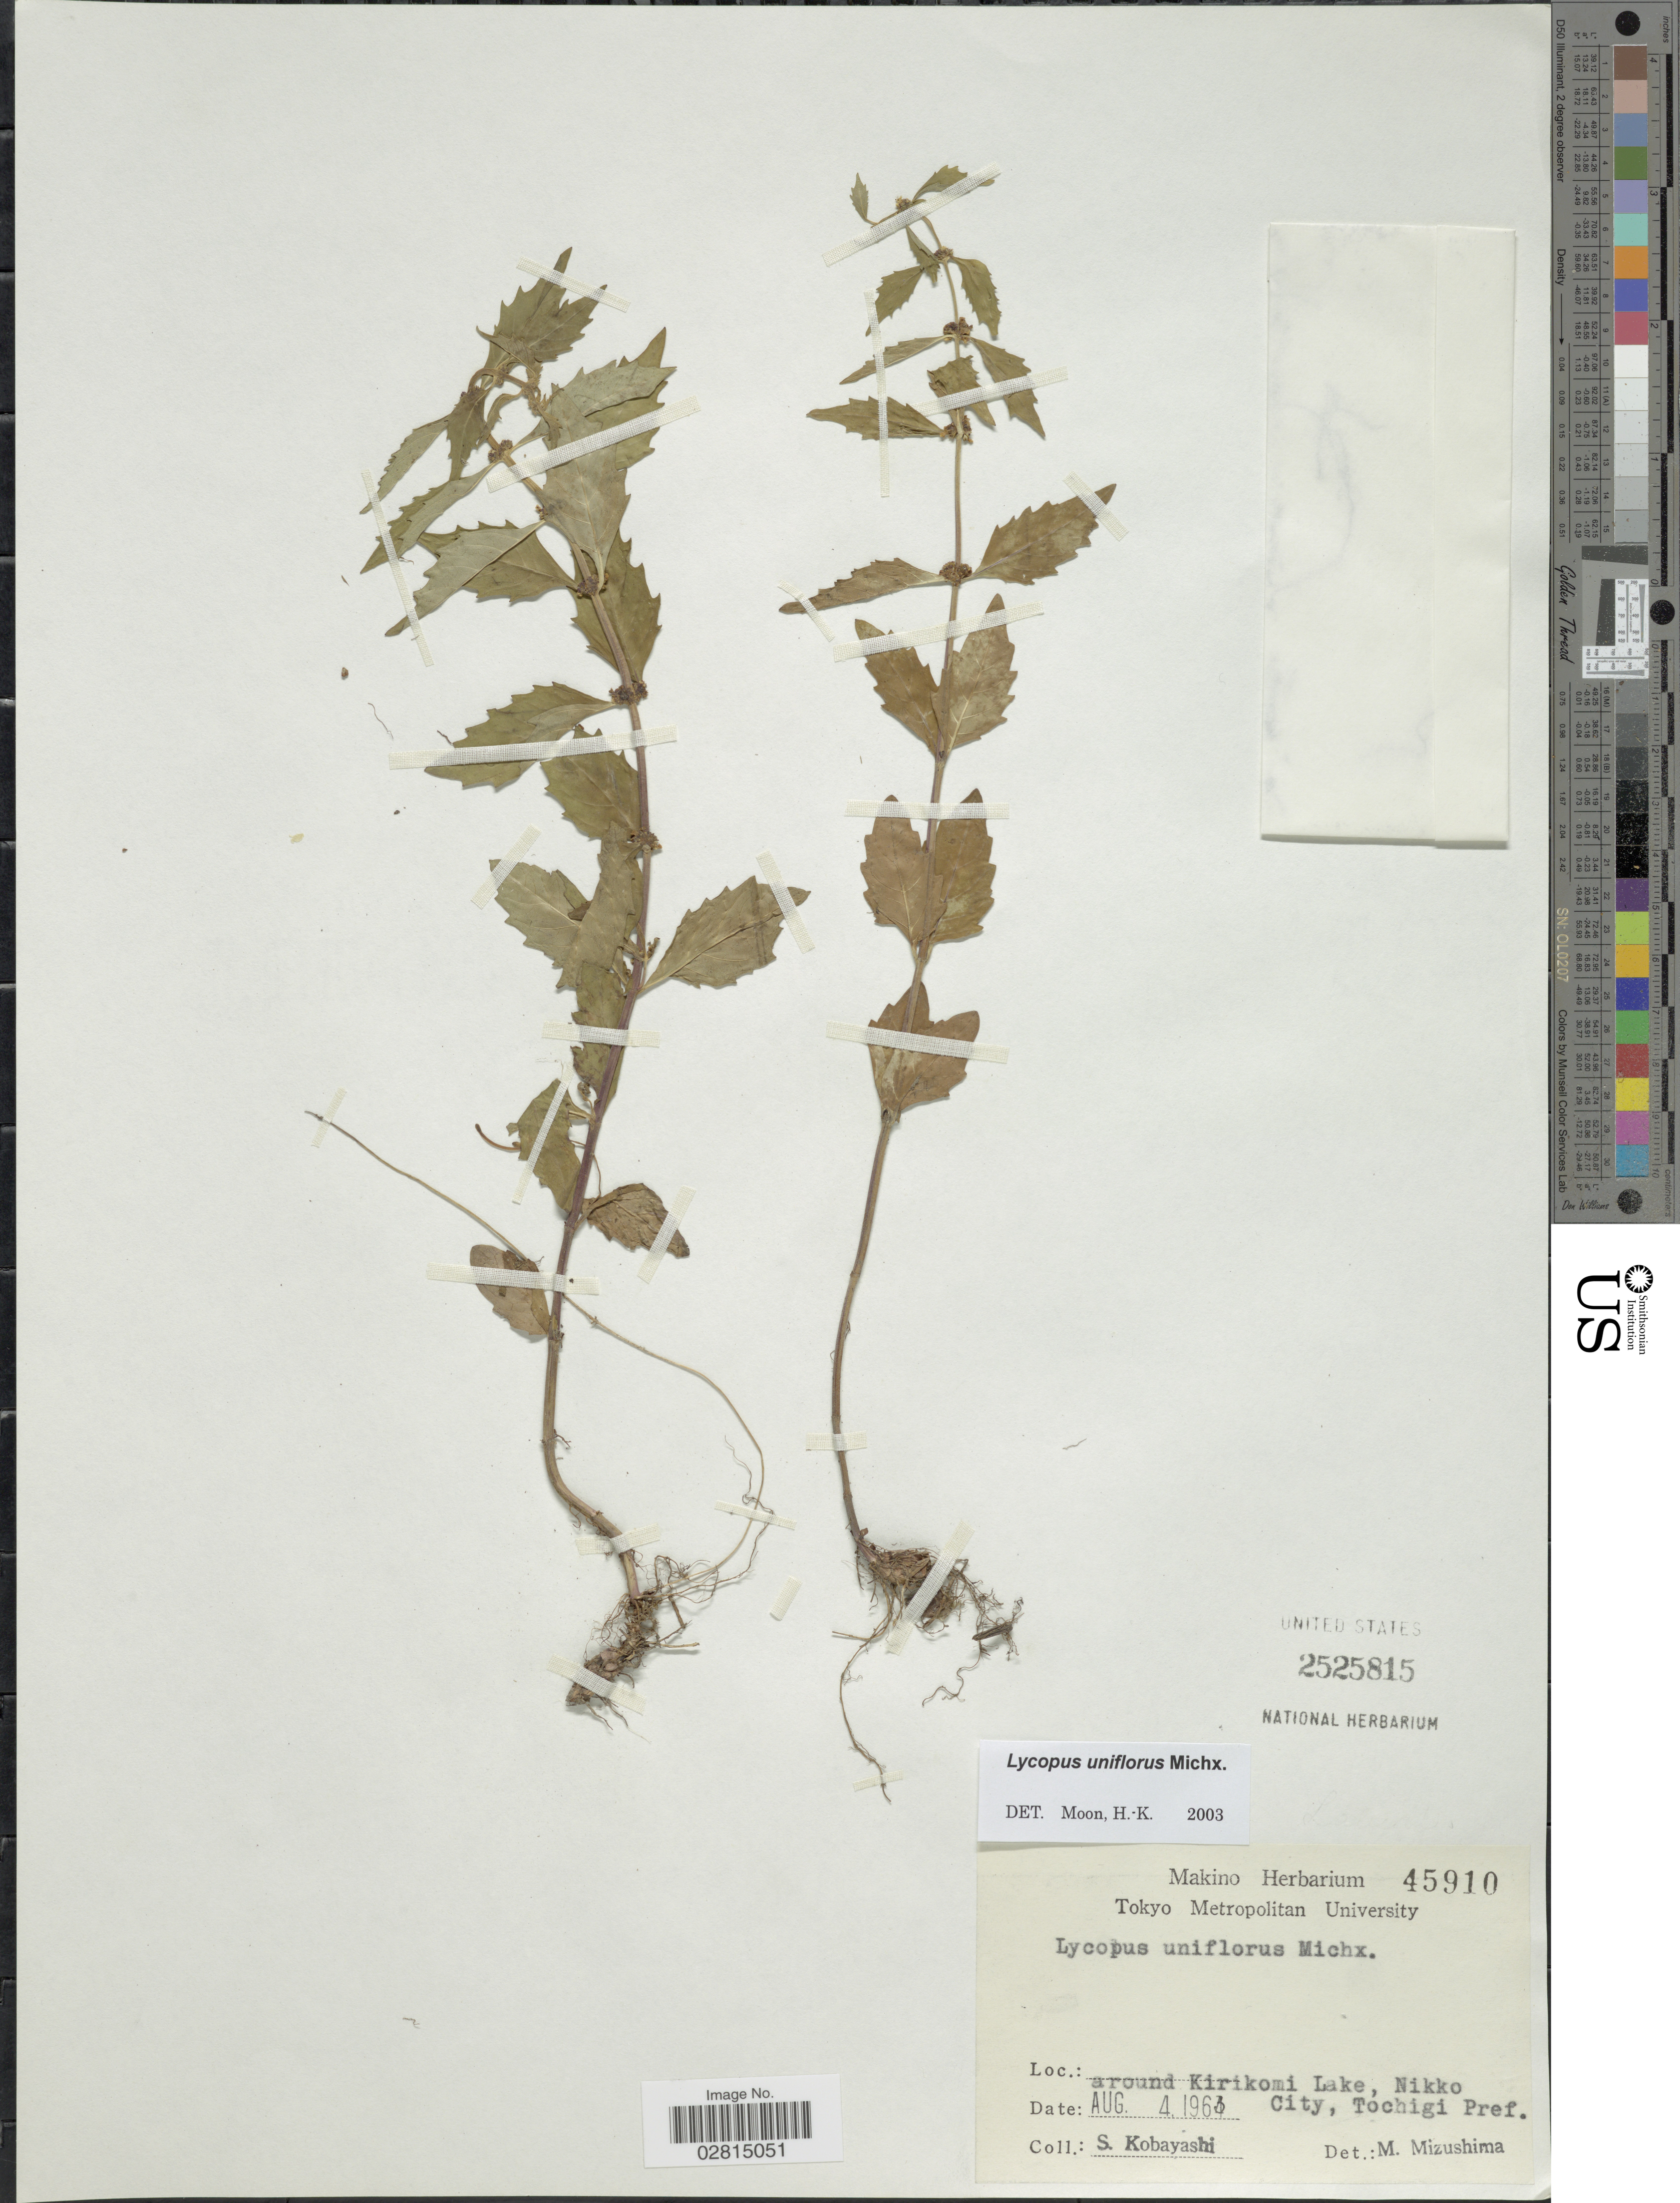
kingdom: Plantae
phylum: Tracheophyta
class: Magnoliopsida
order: Lamiales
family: Lamiaceae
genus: Lycopus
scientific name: Lycopus uniflorus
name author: Michx.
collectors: S. Kobayashi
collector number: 45910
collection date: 1963-08-04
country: Japan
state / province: Totigi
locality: Around Kirikomi Lake, Nikko City, Tohigi Pref.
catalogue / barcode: US 2525815